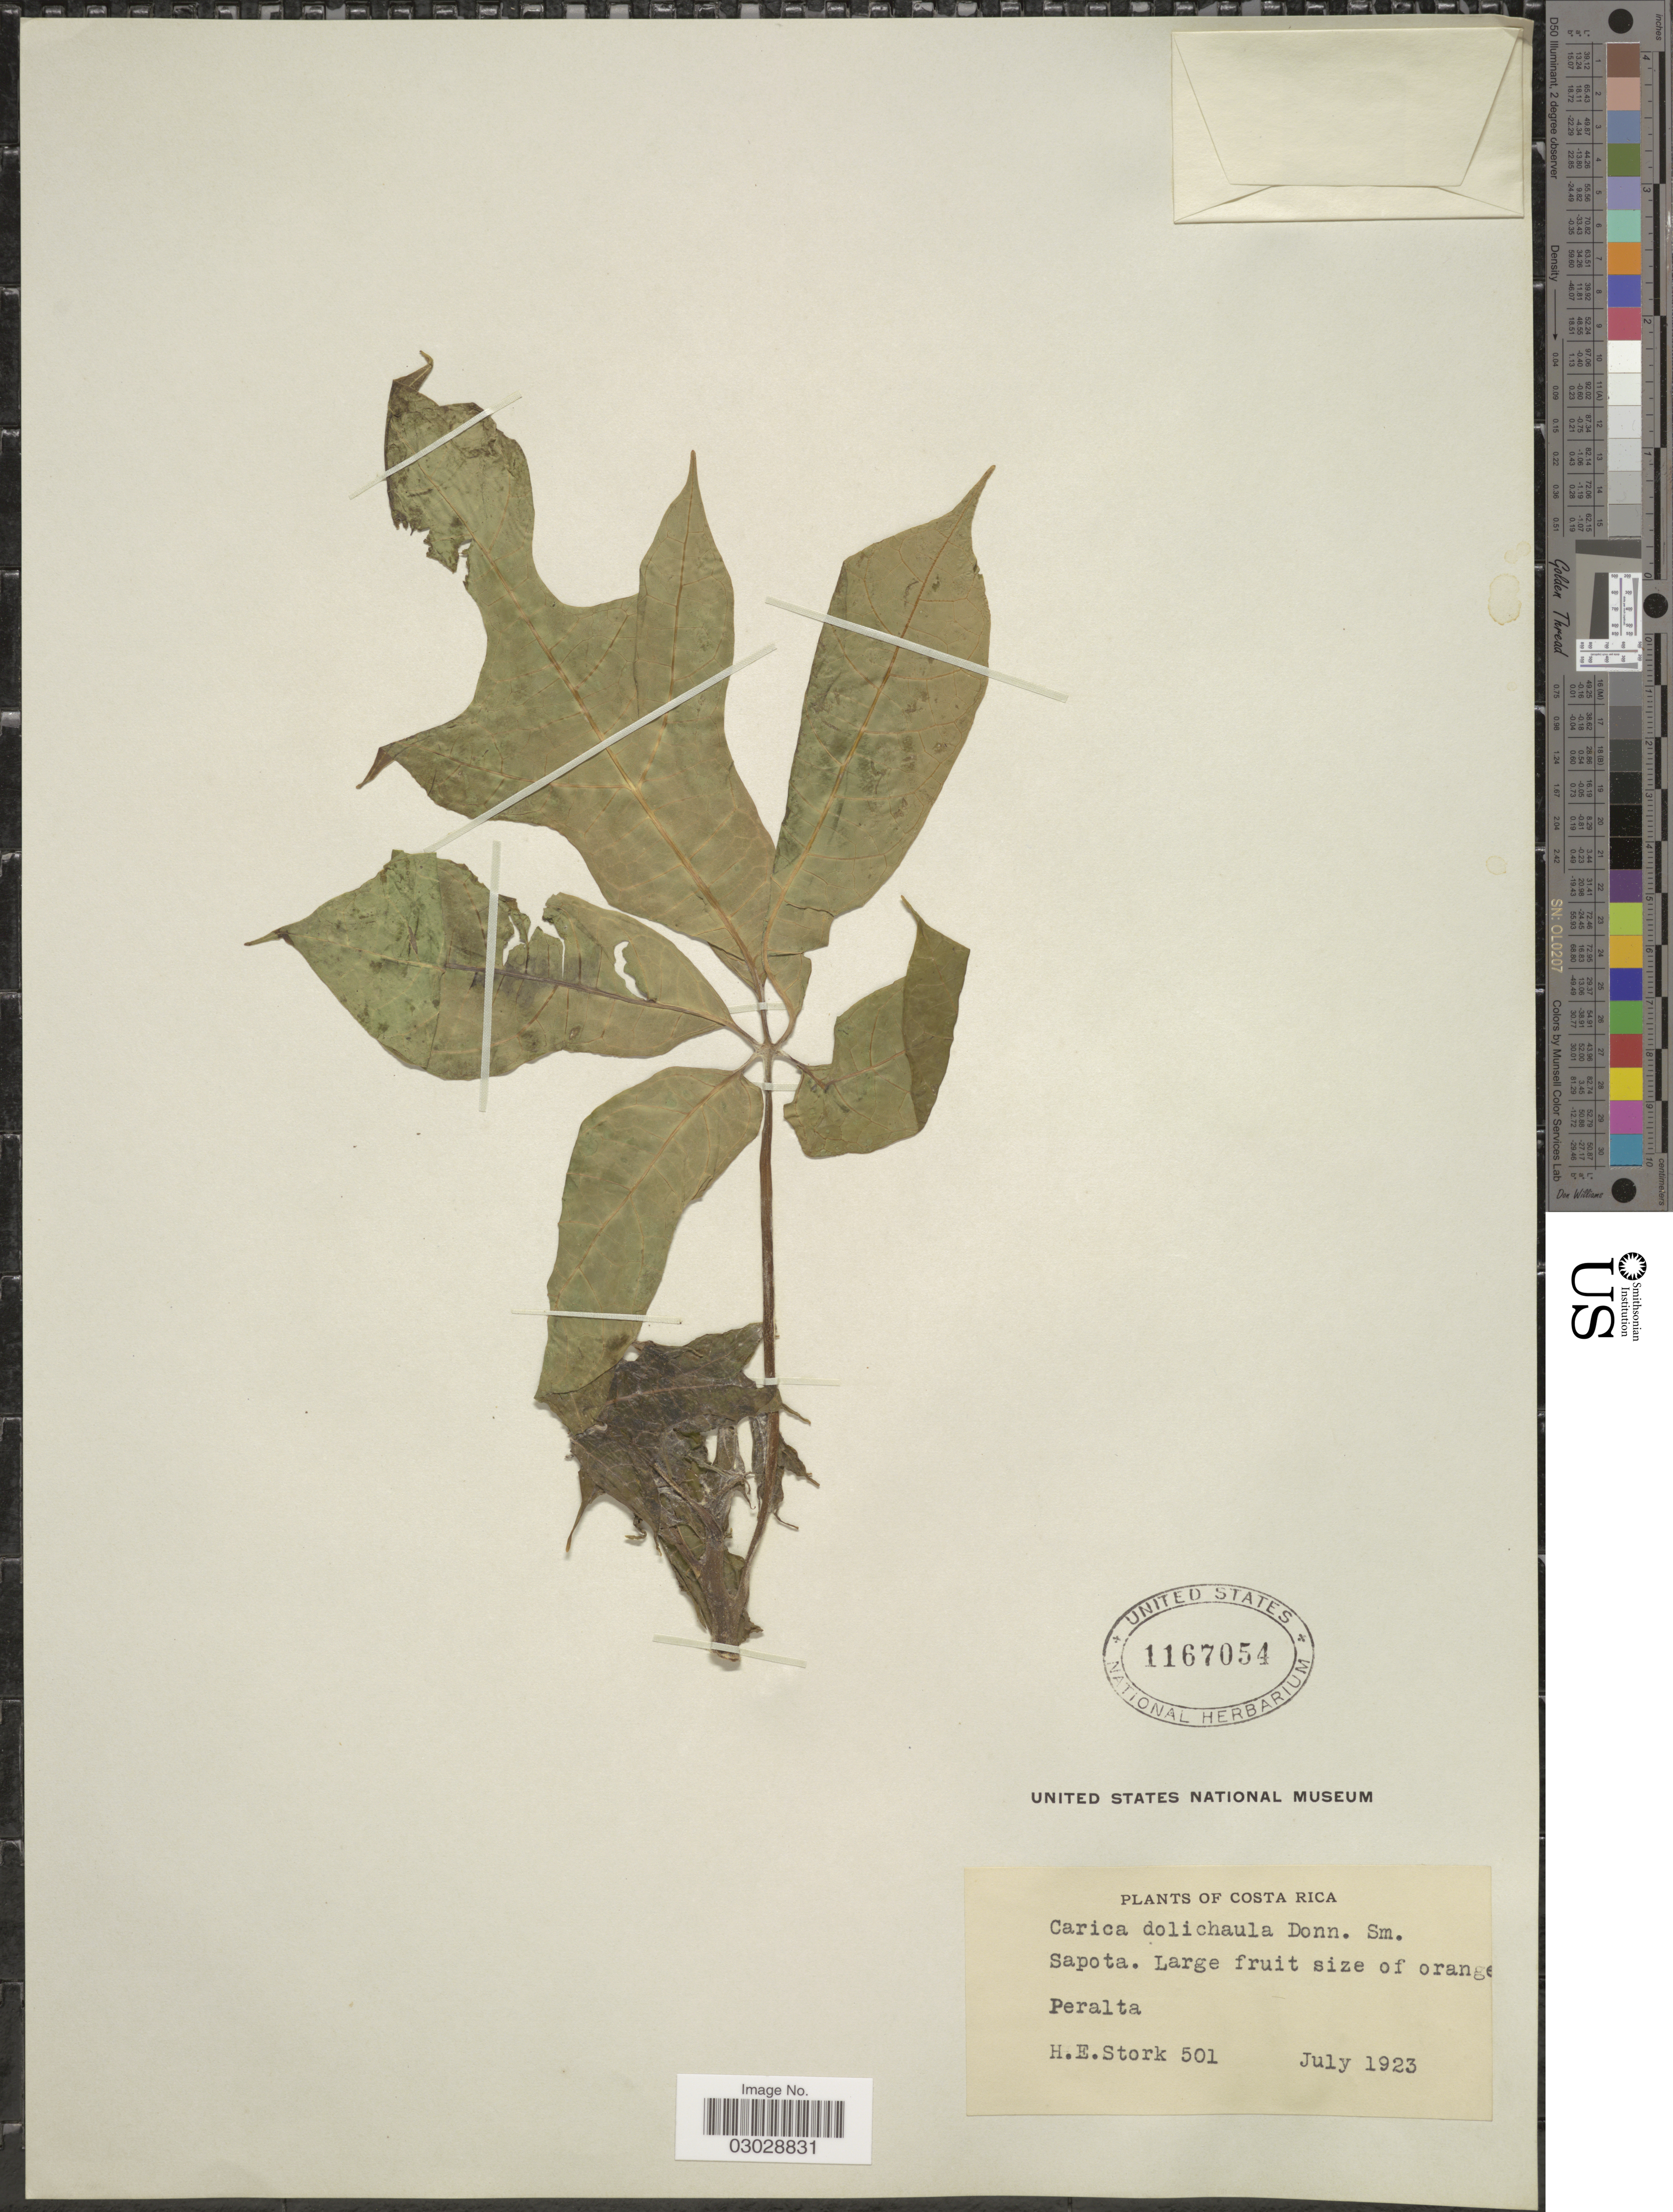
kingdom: Plantae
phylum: Tracheophyta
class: Magnoliopsida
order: Brassicales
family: Caricaceae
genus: Jacaratia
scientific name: Jacaratia dolichaula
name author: (Donn. Sm.) Woodson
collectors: H. E. Stork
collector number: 501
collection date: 1923-07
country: Costa Rica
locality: Peralta.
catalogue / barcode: US 1167054